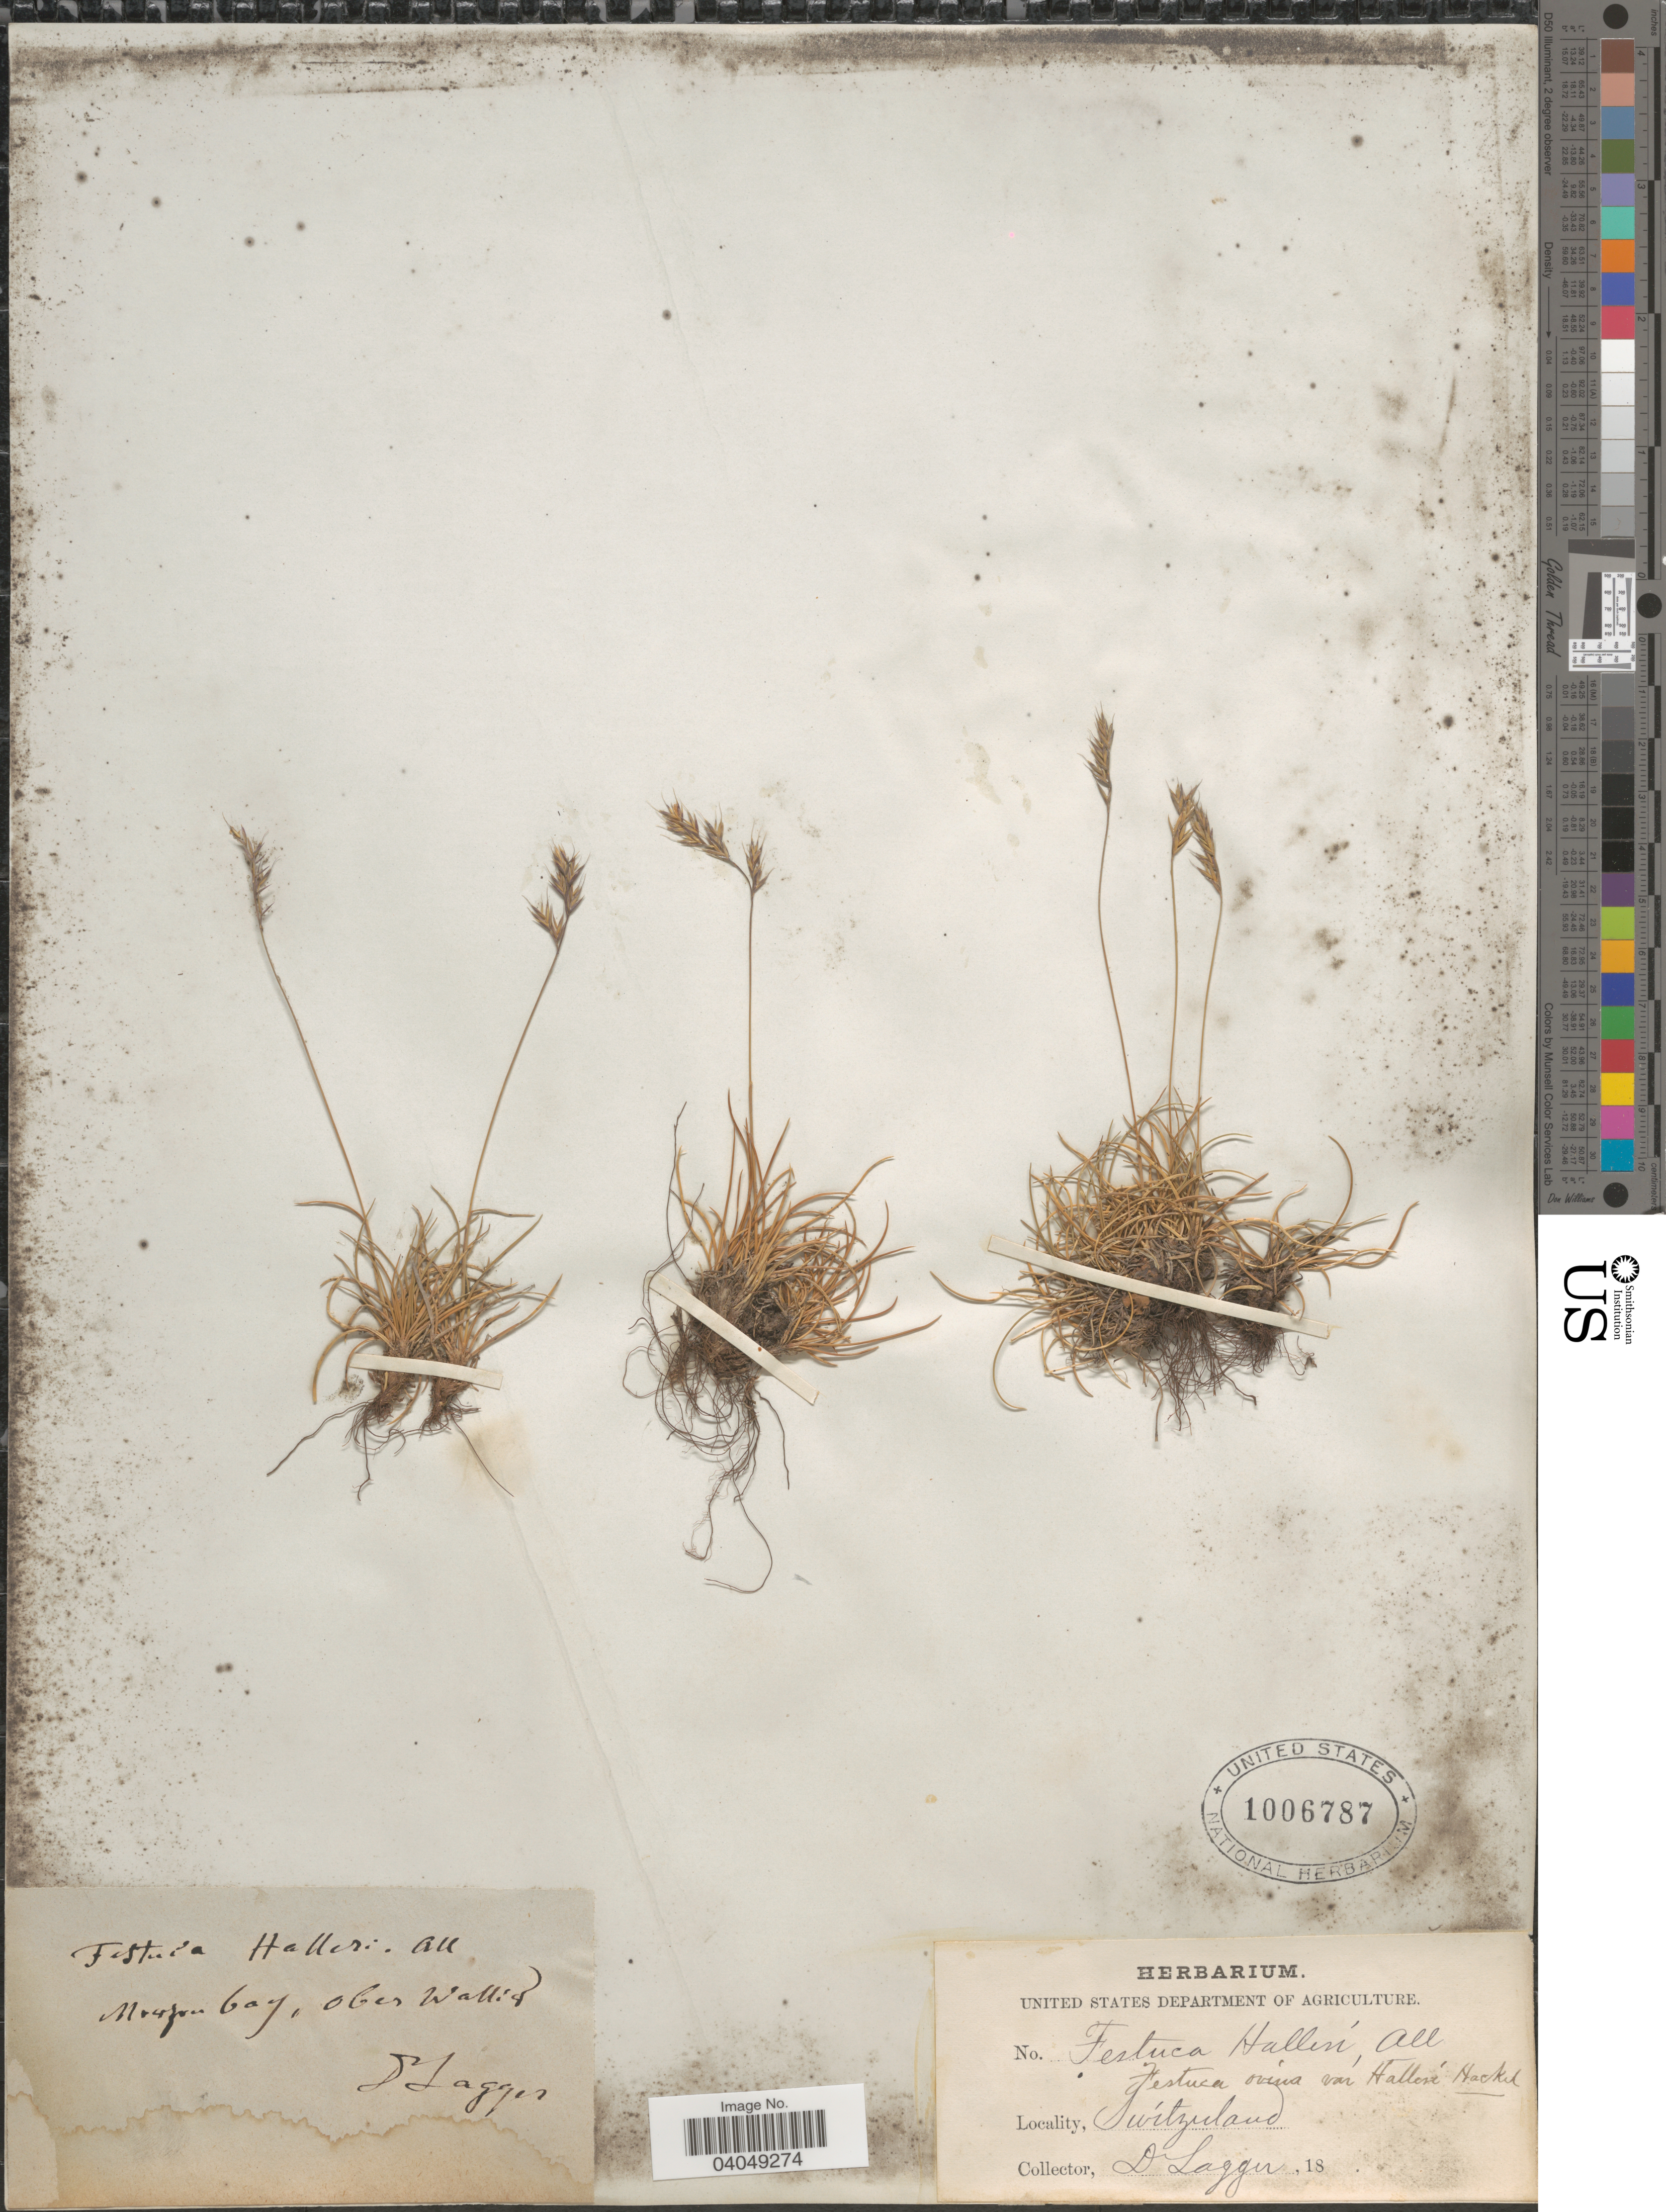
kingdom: Plantae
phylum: Tracheophyta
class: Liliopsida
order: Poales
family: Poaceae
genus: Festuca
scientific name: Festuca halleri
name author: All.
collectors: F. J. Lagger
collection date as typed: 18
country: Switzerland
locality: Mosfon bay, ober Wallis. [interpreted]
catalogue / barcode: US 1006787